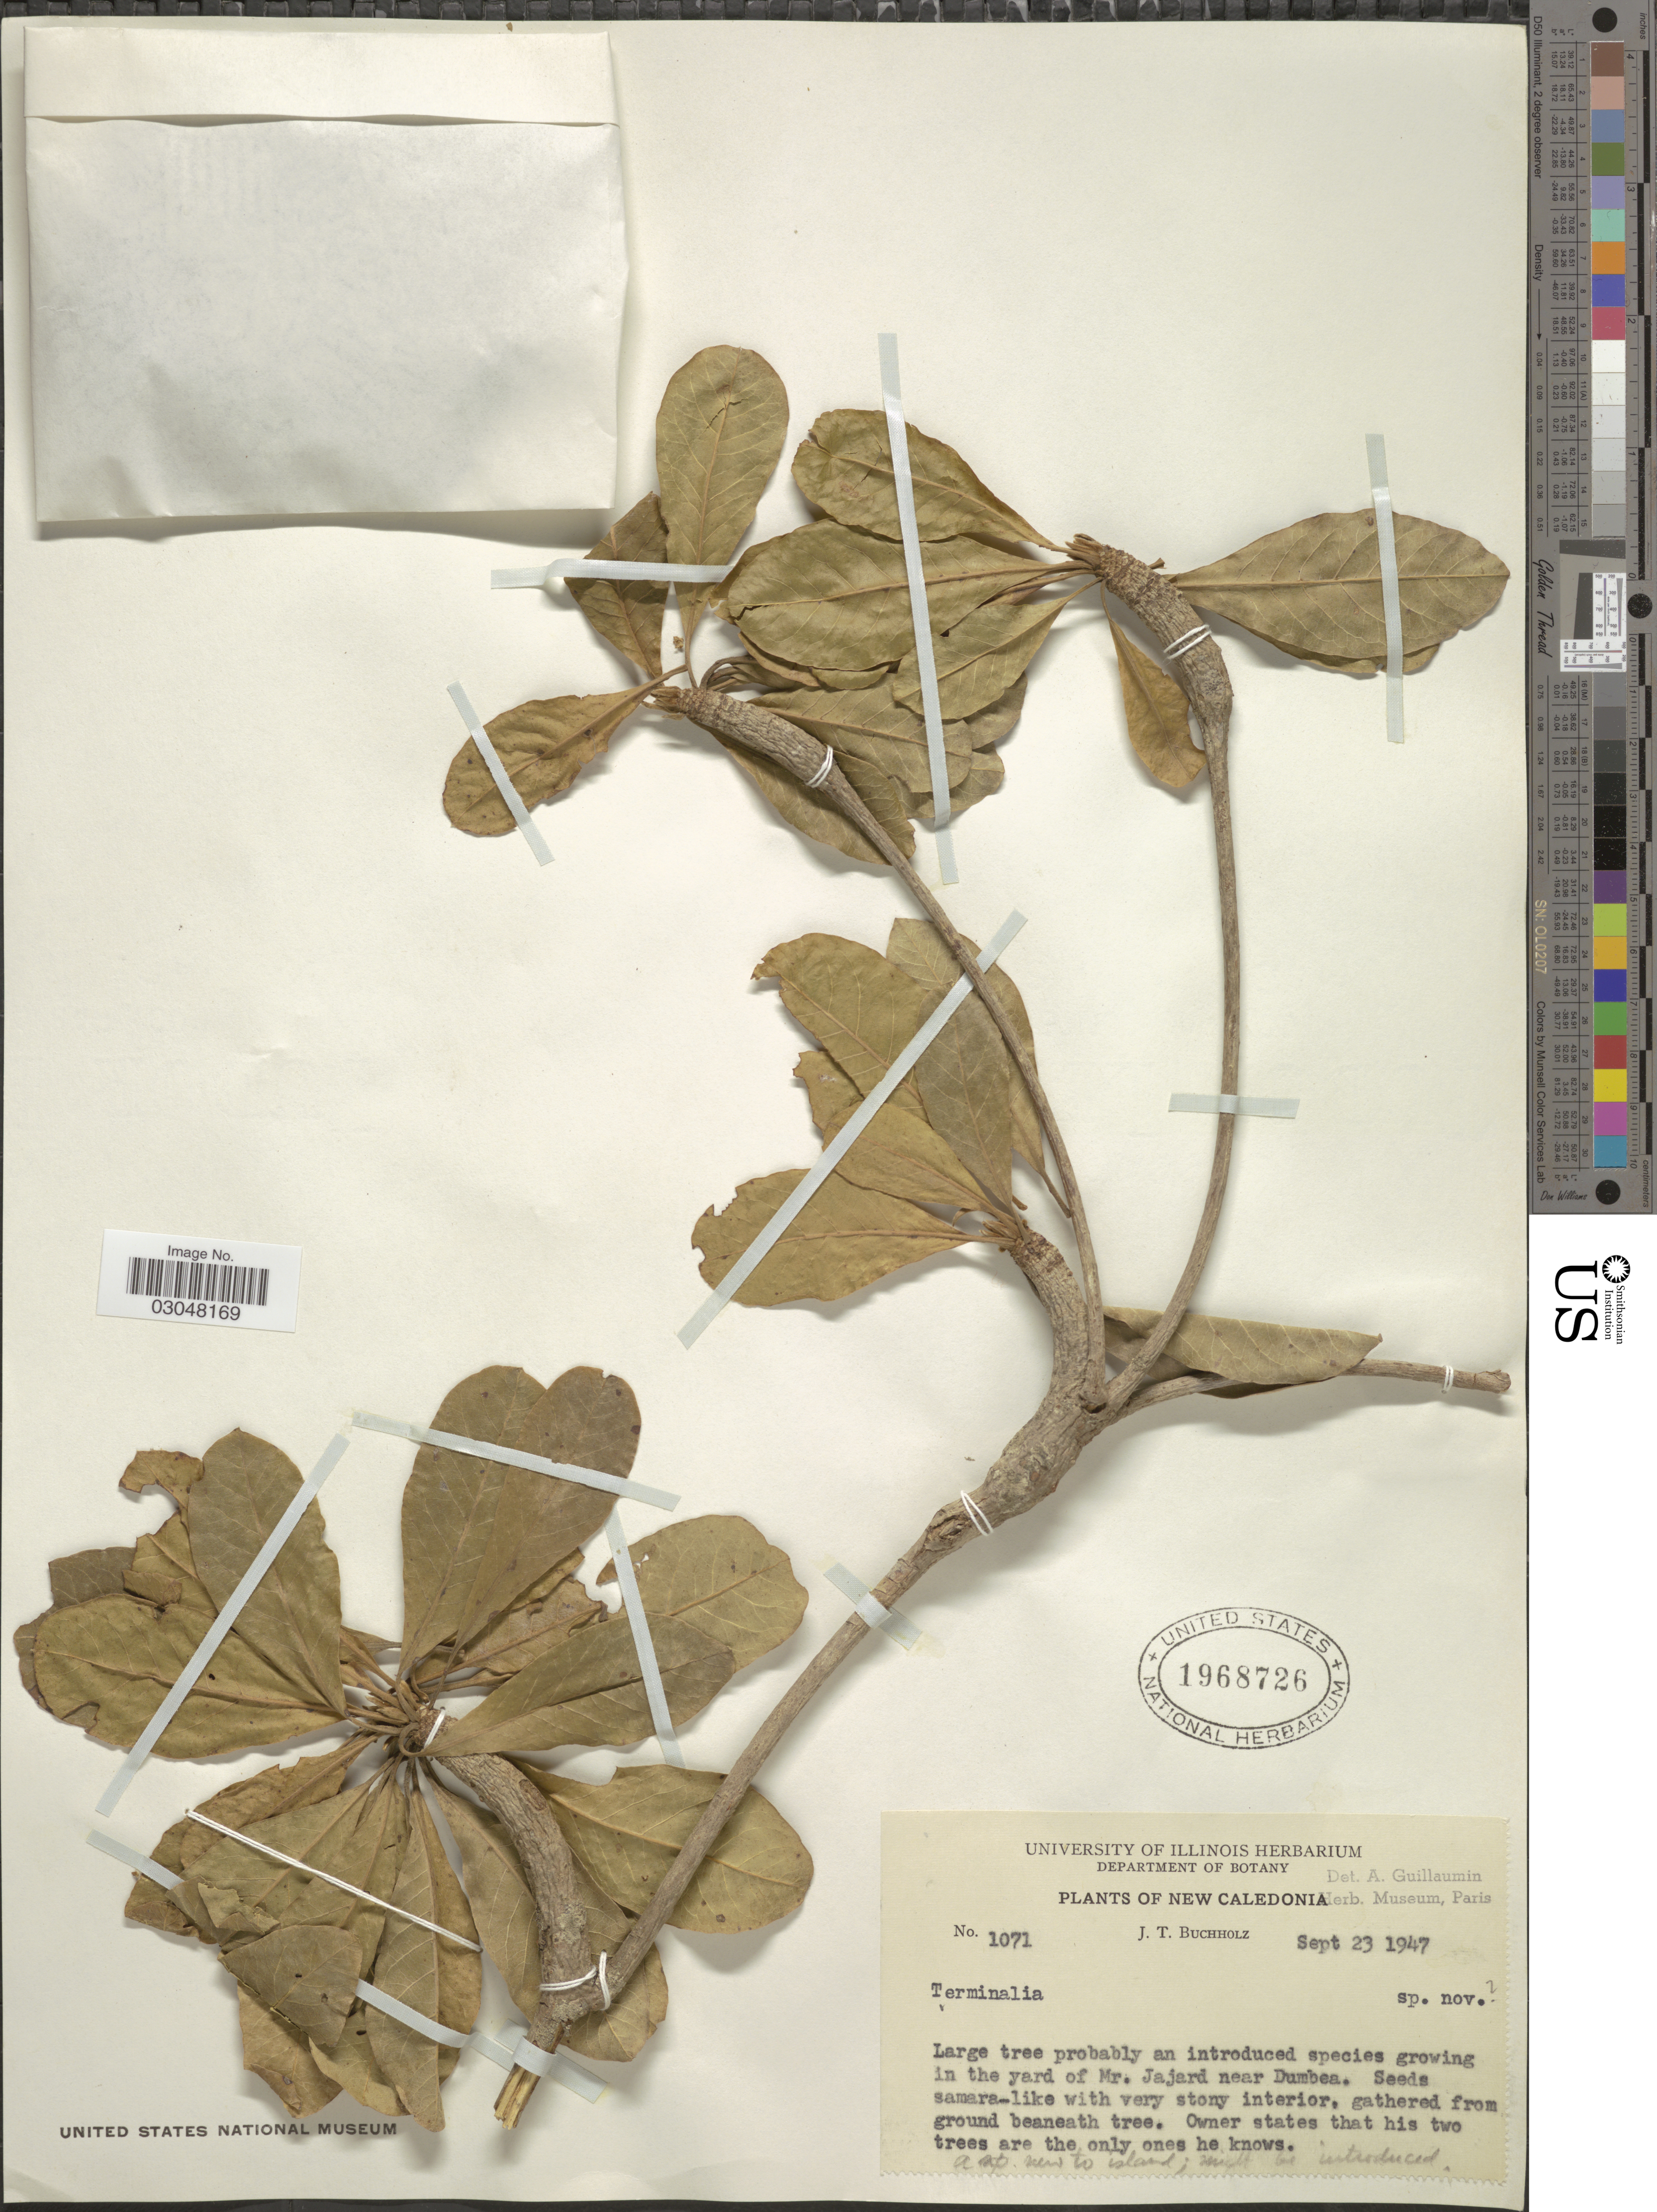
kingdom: Plantae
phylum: Tracheophyta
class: Magnoliopsida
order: Myrtales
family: Combretaceae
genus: Terminalia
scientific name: Terminalia sp.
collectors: J. T. Buchholz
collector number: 1071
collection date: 1947-09-23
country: New Caledonia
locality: Yard of Mr. Jajard near Dumbea.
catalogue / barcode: US 1968726